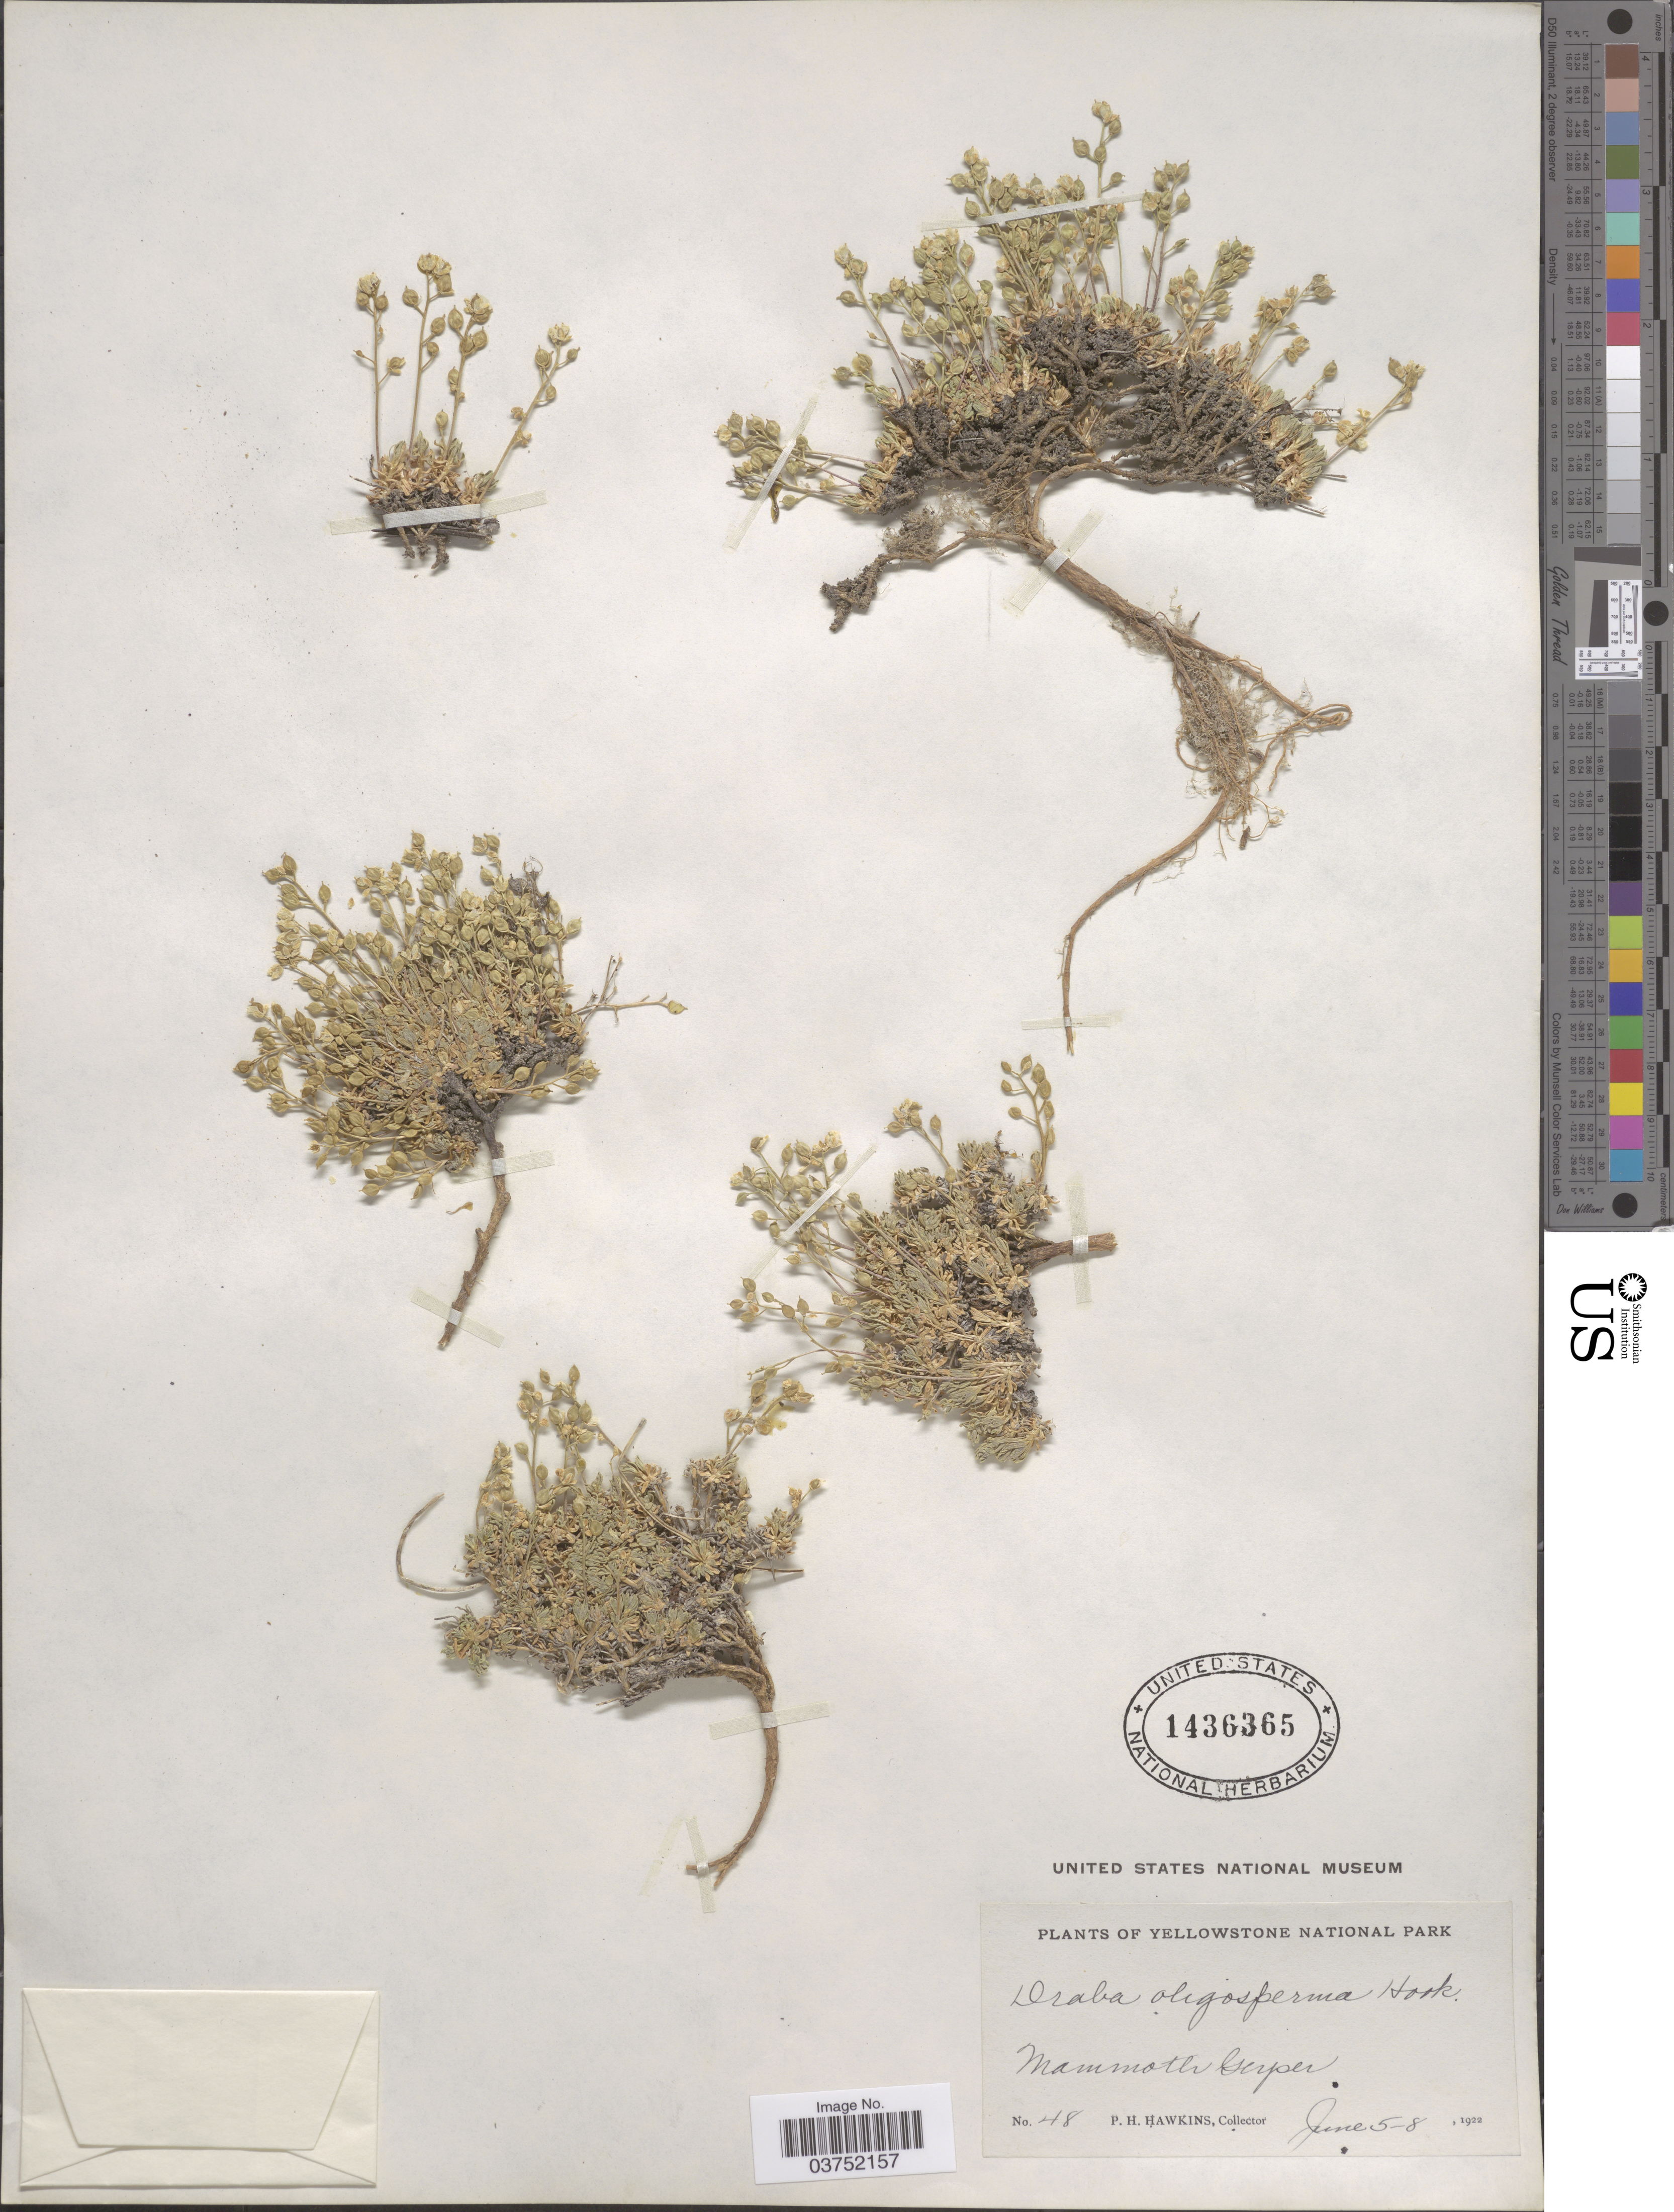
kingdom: Plantae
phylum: Tracheophyta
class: Magnoliopsida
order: Brassicales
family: Brassicaceae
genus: Draba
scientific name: Draba oligosperma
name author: Hook.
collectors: P. Hawkins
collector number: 48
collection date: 1922-06-05/1922-06-08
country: United States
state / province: Wyoming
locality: Yellowstone National Park. Mammoth Geyser.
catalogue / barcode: US 1436365